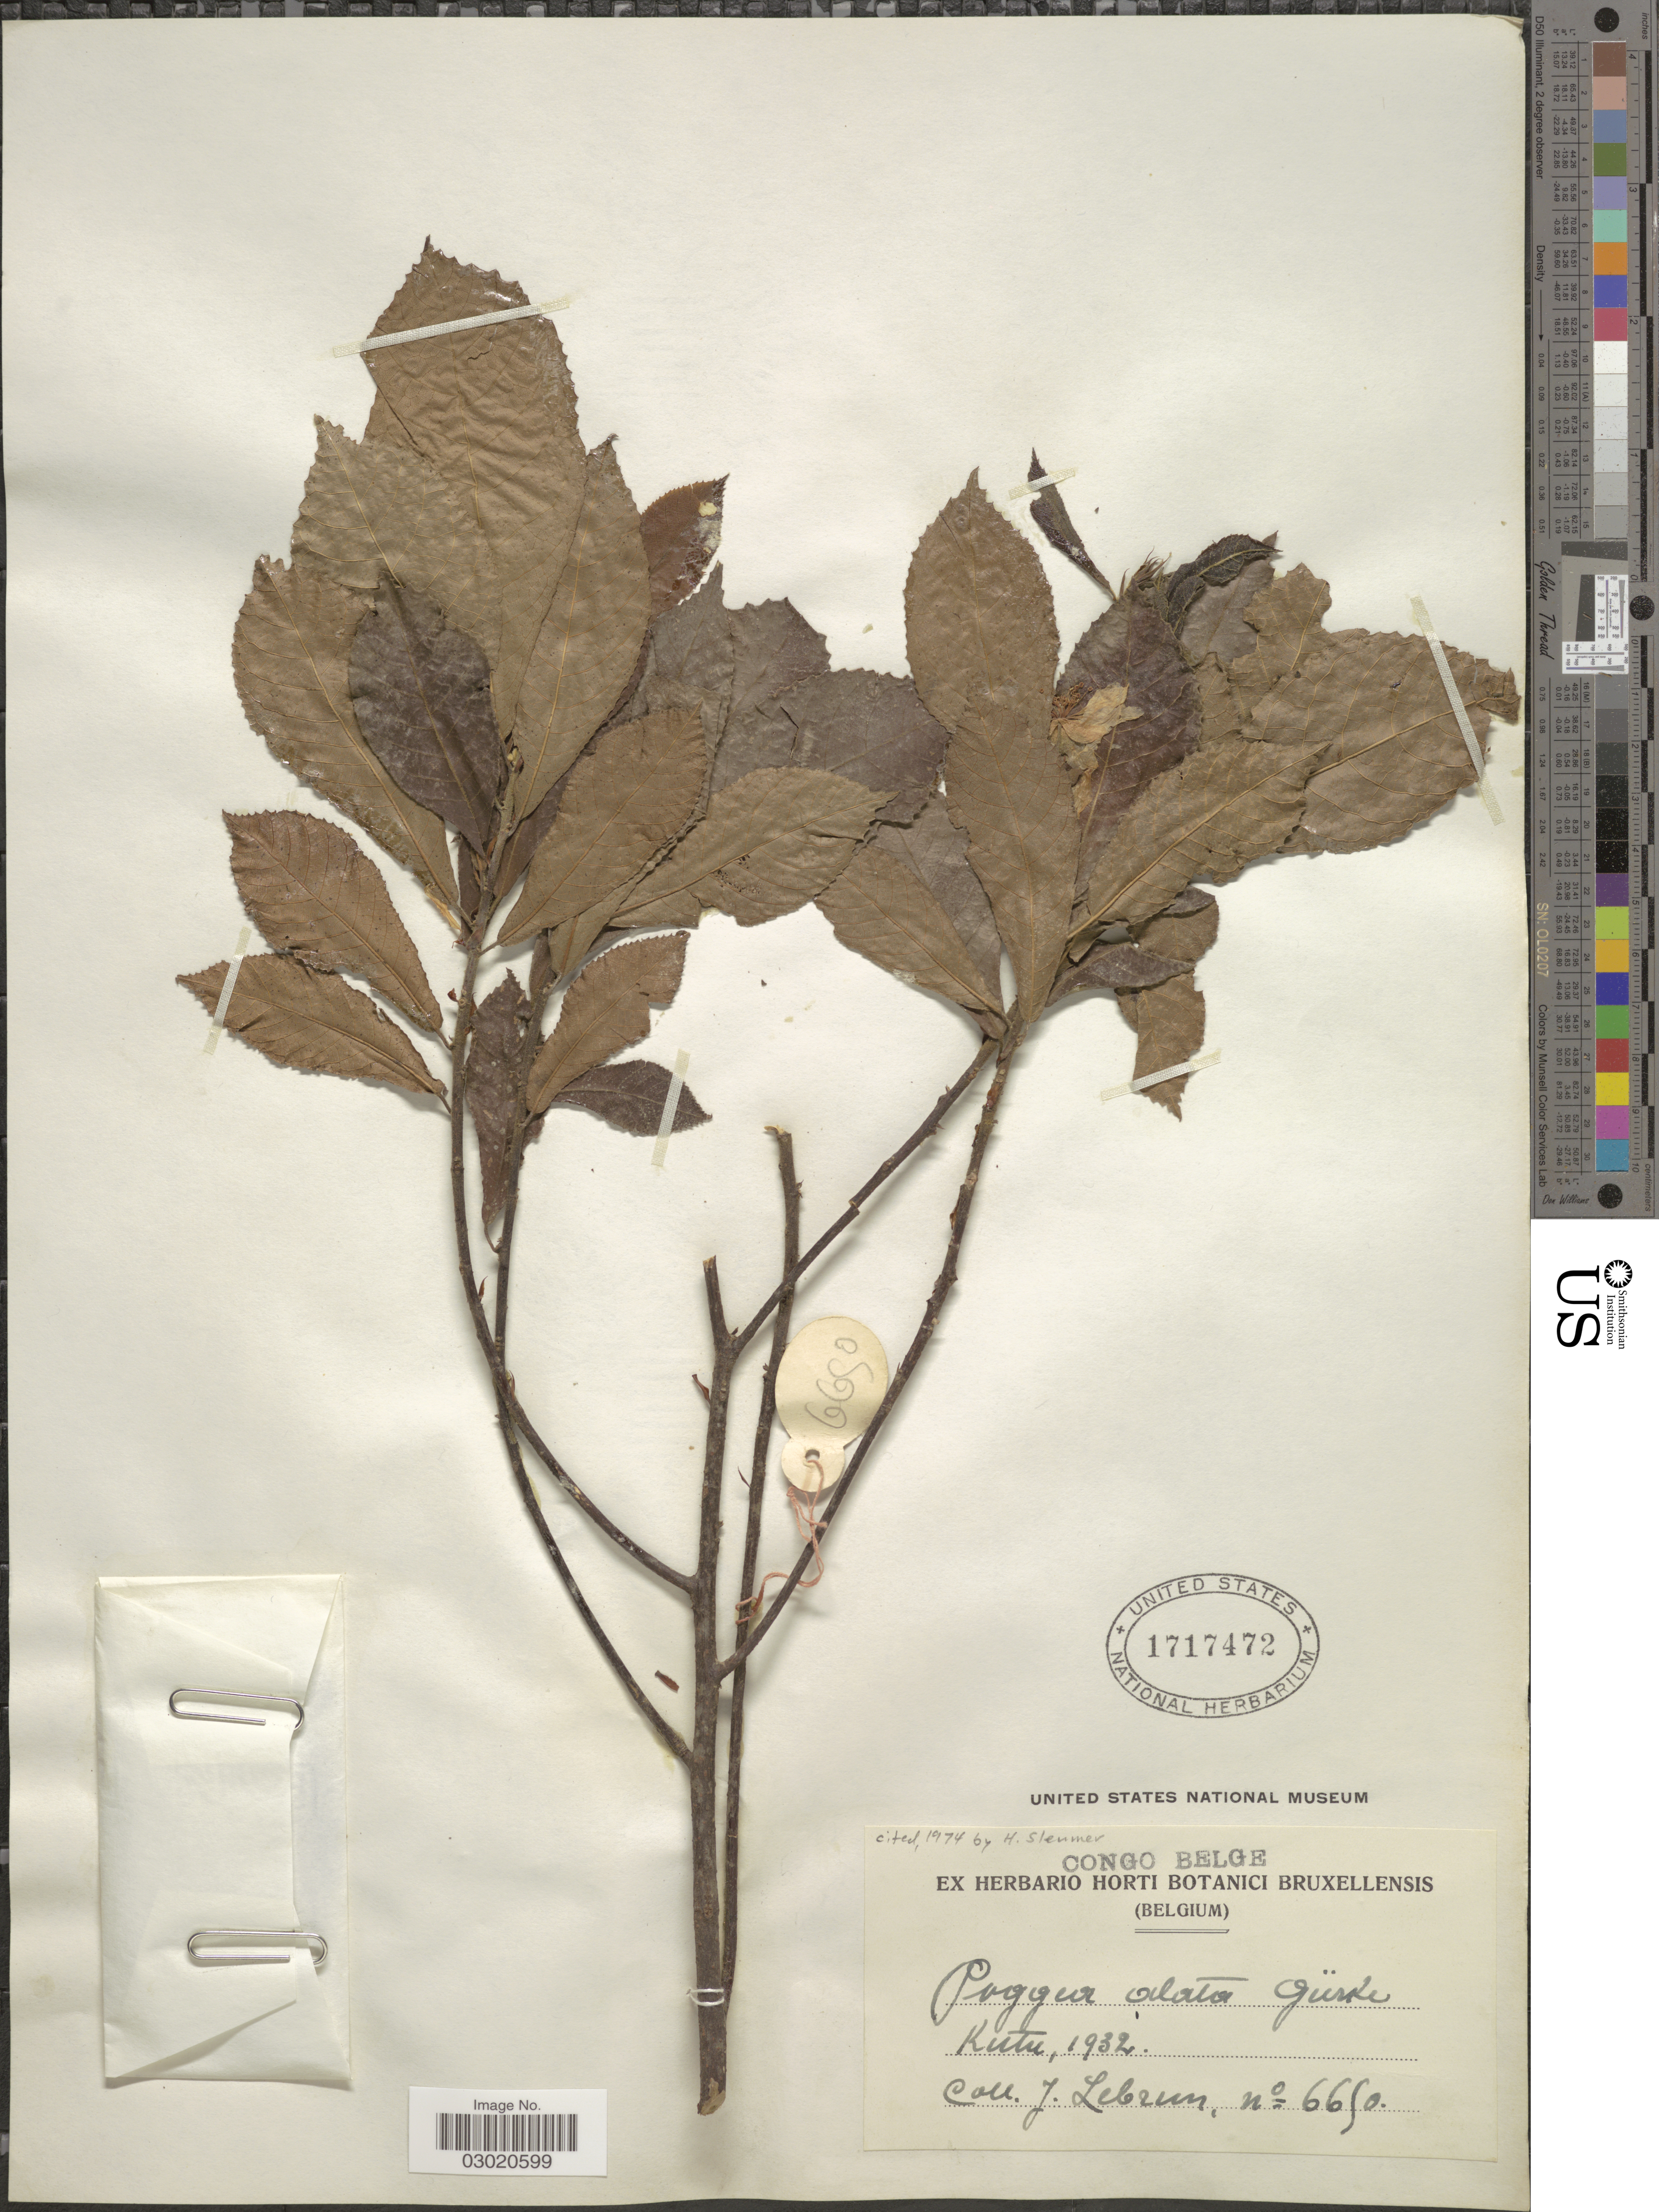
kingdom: Plantae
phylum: Tracheophyta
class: Magnoliopsida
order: Malpighiales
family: Achariaceae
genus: Poggea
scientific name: Poggea alata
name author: Gürke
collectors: J. A. Lebrun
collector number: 6650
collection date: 1932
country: Congo, Democratic Republic of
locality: Congo Belge, Kutu.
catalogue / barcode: US 1717472